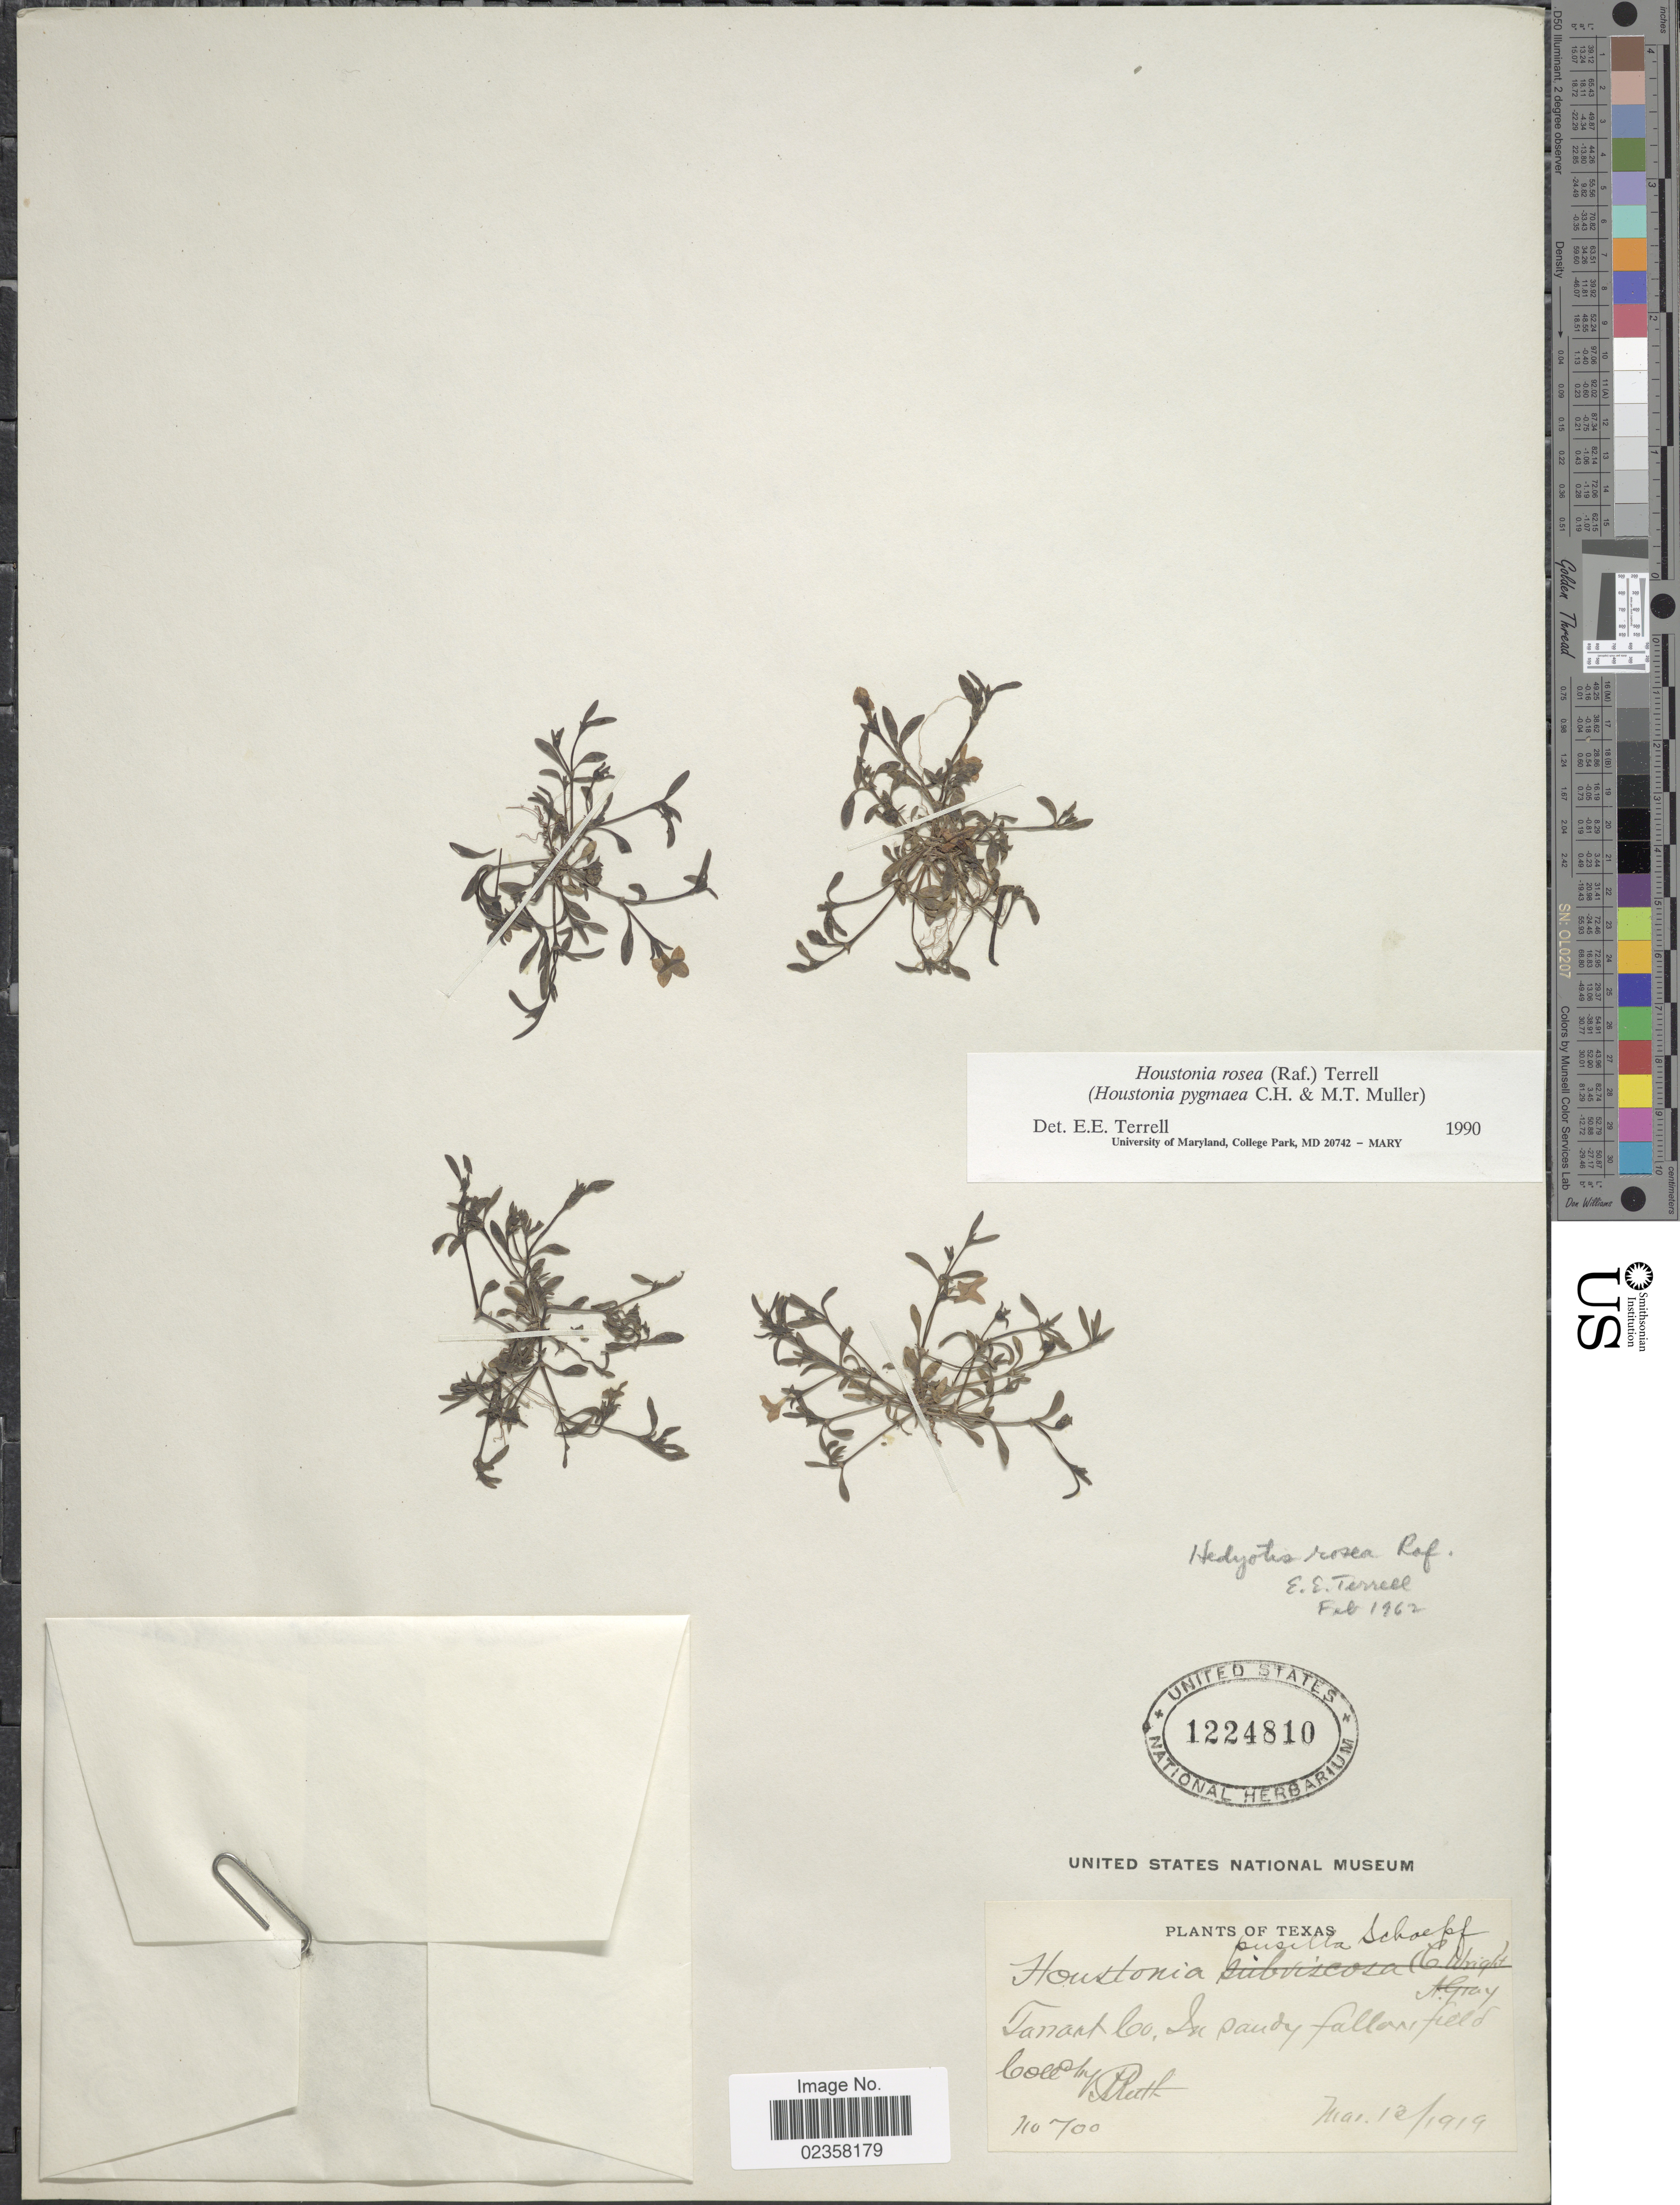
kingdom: Plantae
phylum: Tracheophyta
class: Magnoliopsida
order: Gentianales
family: Rubiaceae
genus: Houstonia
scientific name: Houstonia rosea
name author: (Raf.) Terrell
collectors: A. Ruth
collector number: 700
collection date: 1919-03-13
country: United States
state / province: Texas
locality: Tarrant Co., in sandy fallow field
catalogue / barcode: US 1224810